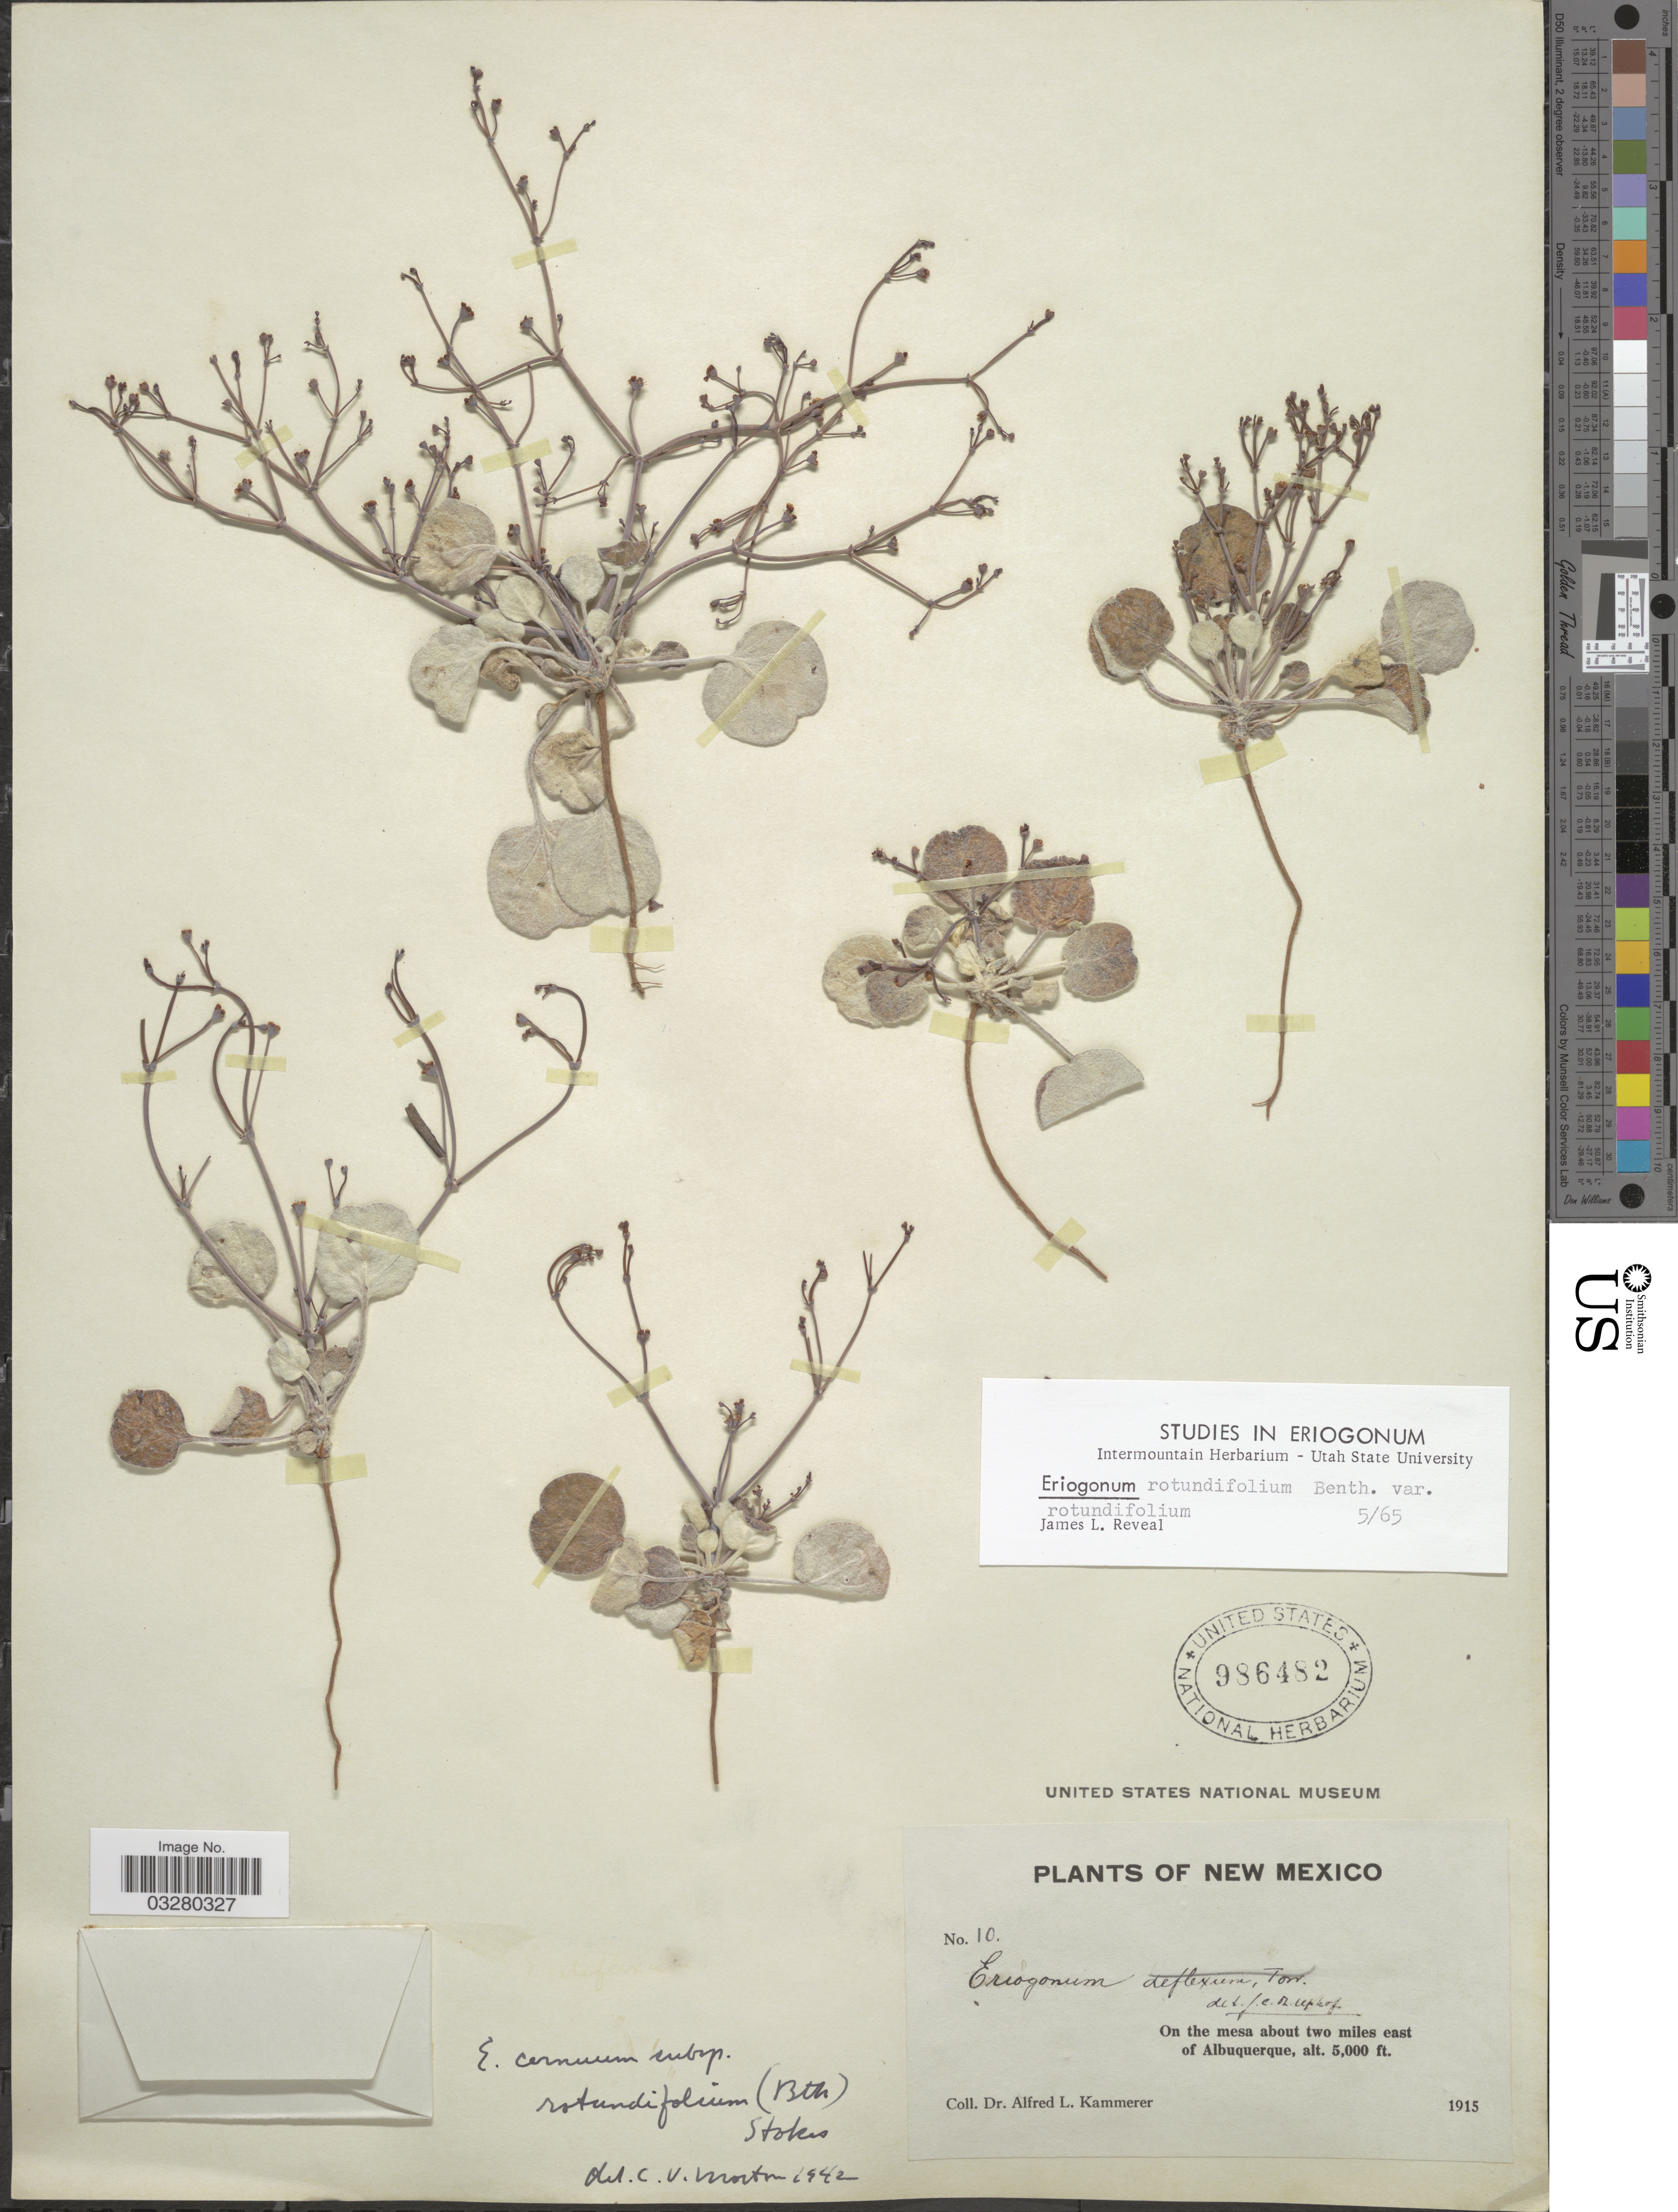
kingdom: Plantae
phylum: Tracheophyta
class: Magnoliopsida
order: Caryophyllales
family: Polygonaceae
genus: Eriogonum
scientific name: Eriogonum rotundifolium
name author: Benth. in DC.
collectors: A. Kammerer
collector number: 10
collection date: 1915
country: United States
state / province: New Mexico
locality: On the mesa about two miles east of Albuquerque.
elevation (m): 1524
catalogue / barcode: US 986482